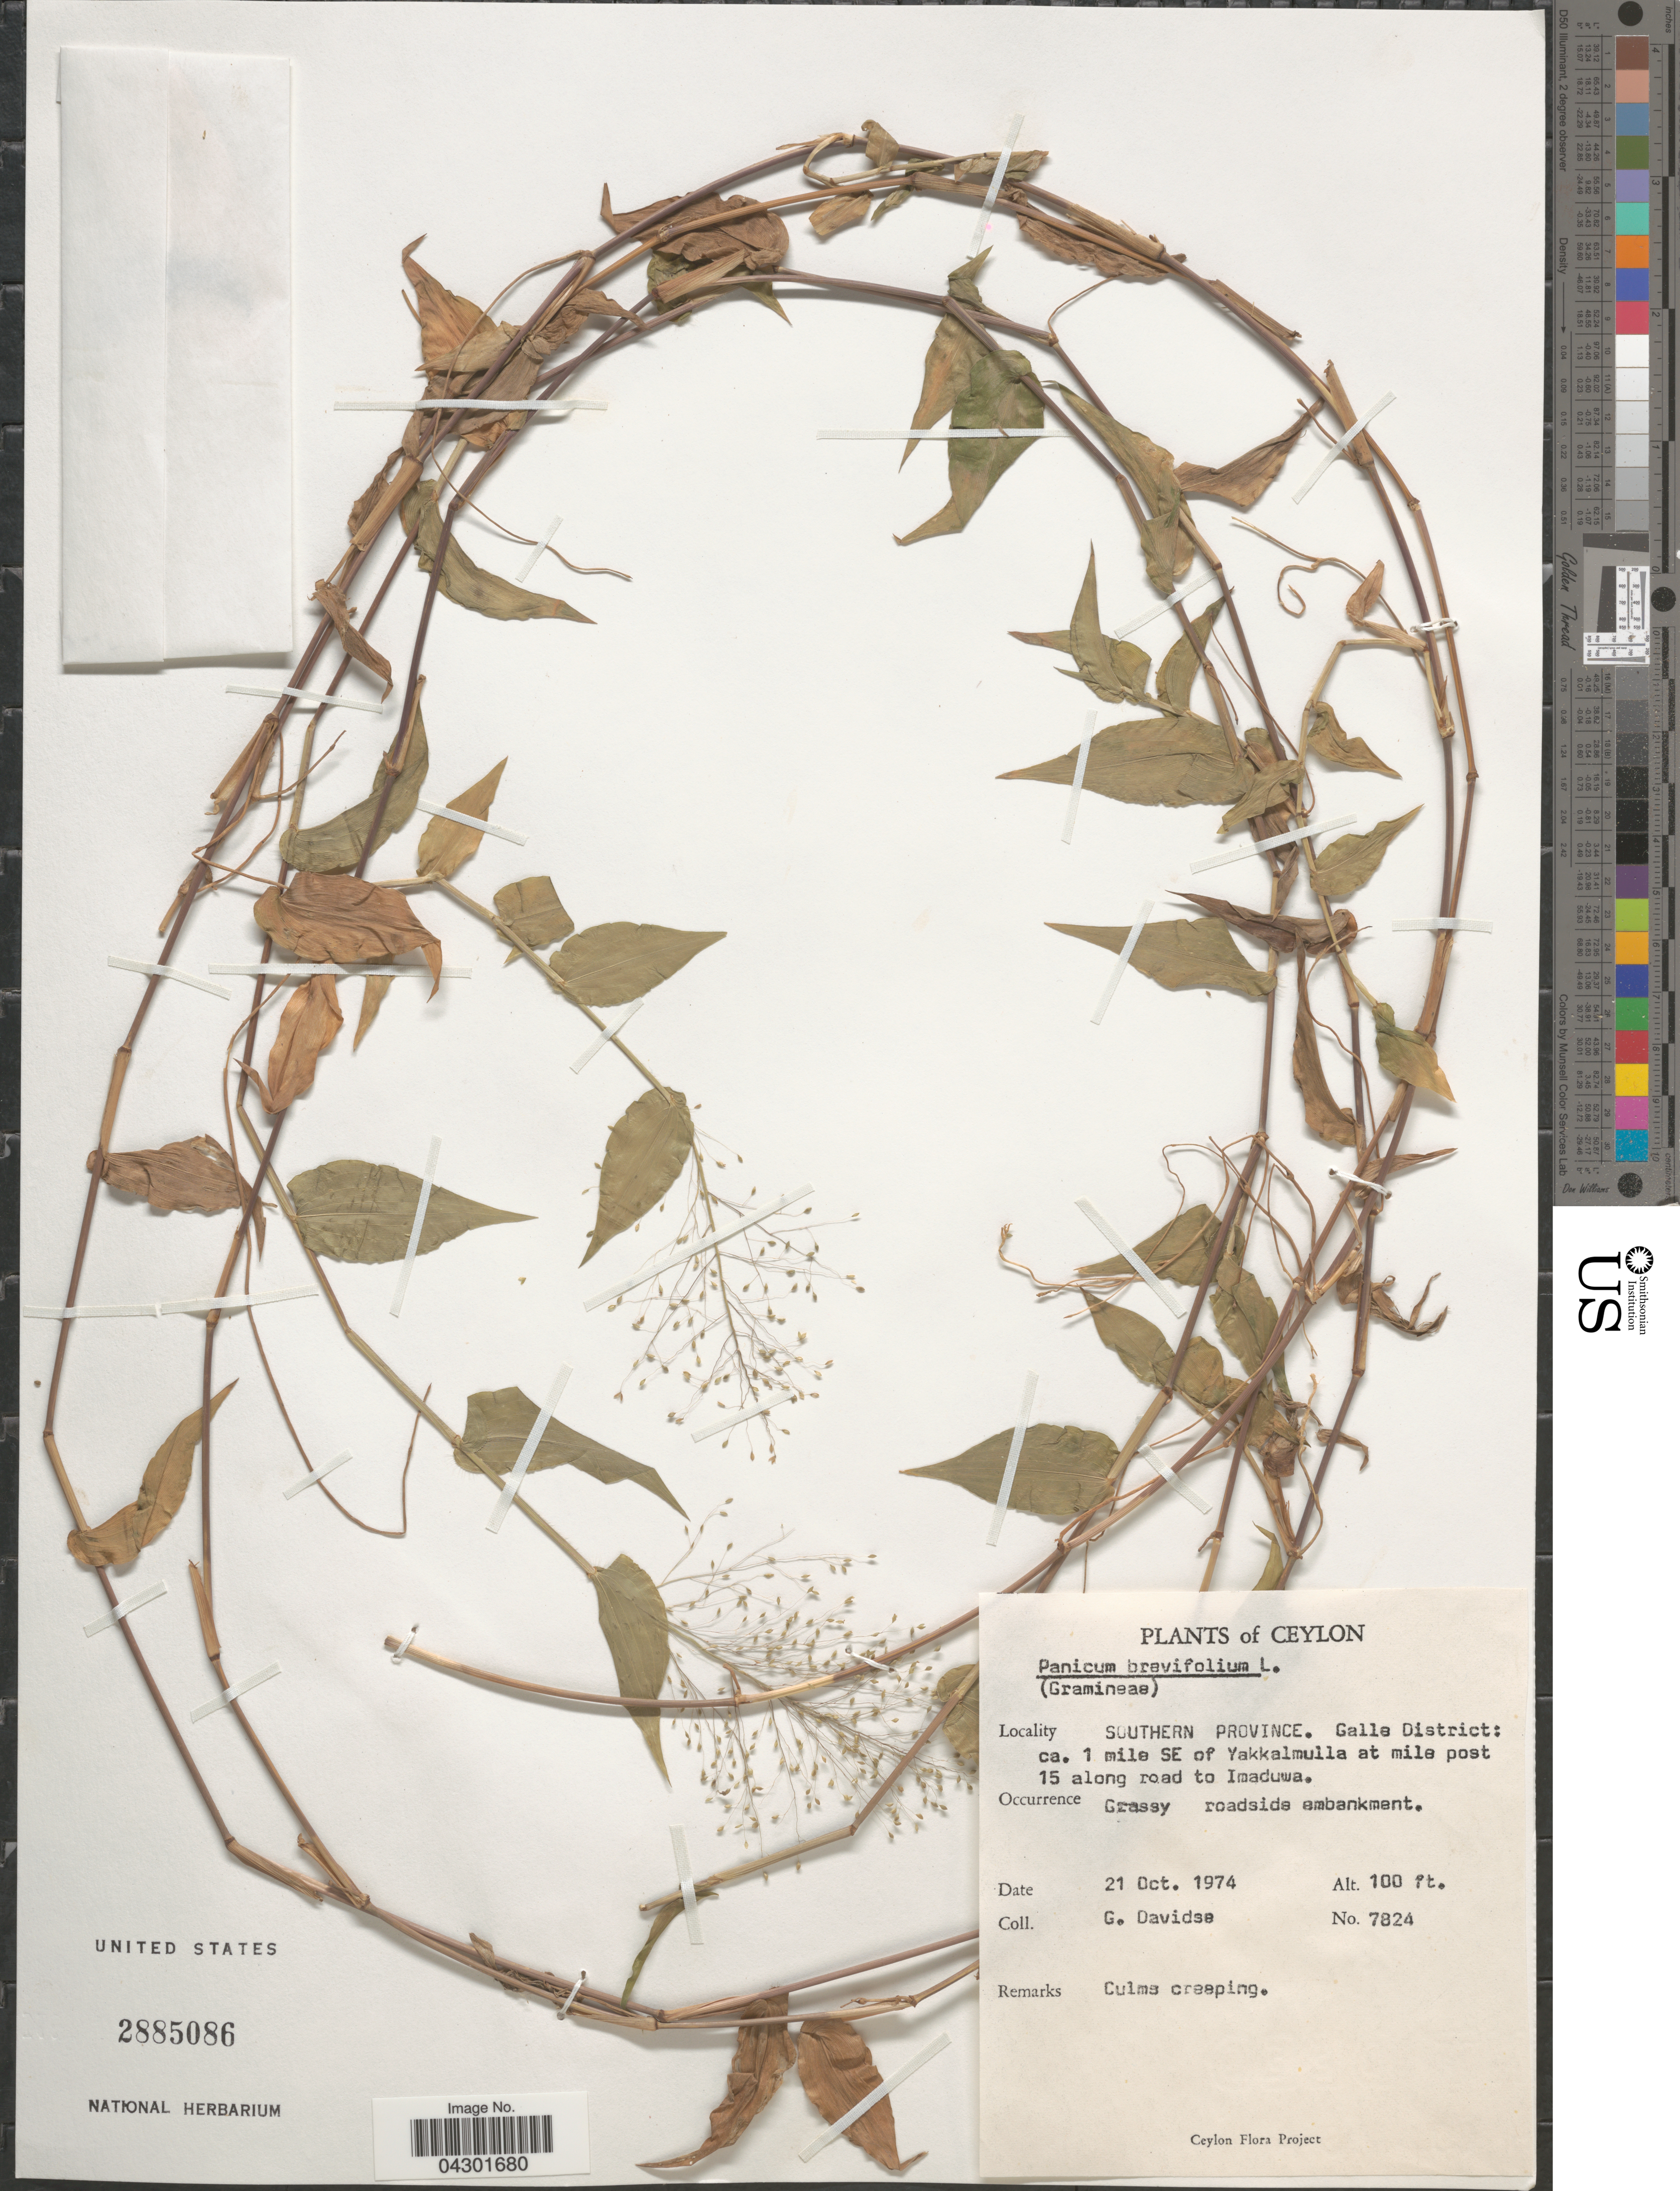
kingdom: Plantae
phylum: Tracheophyta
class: Liliopsida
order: Poales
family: Poaceae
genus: Panicum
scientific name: Panicum brevifolium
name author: L.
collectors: G. Davidse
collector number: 7824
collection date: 1974-10-21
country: Sri Lanka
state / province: Southern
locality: Ceylon. Galle District: ca. 1 mile SE of Yakkalmulla at mile post 15 along road to Imaduwa.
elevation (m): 30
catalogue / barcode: US 2885086